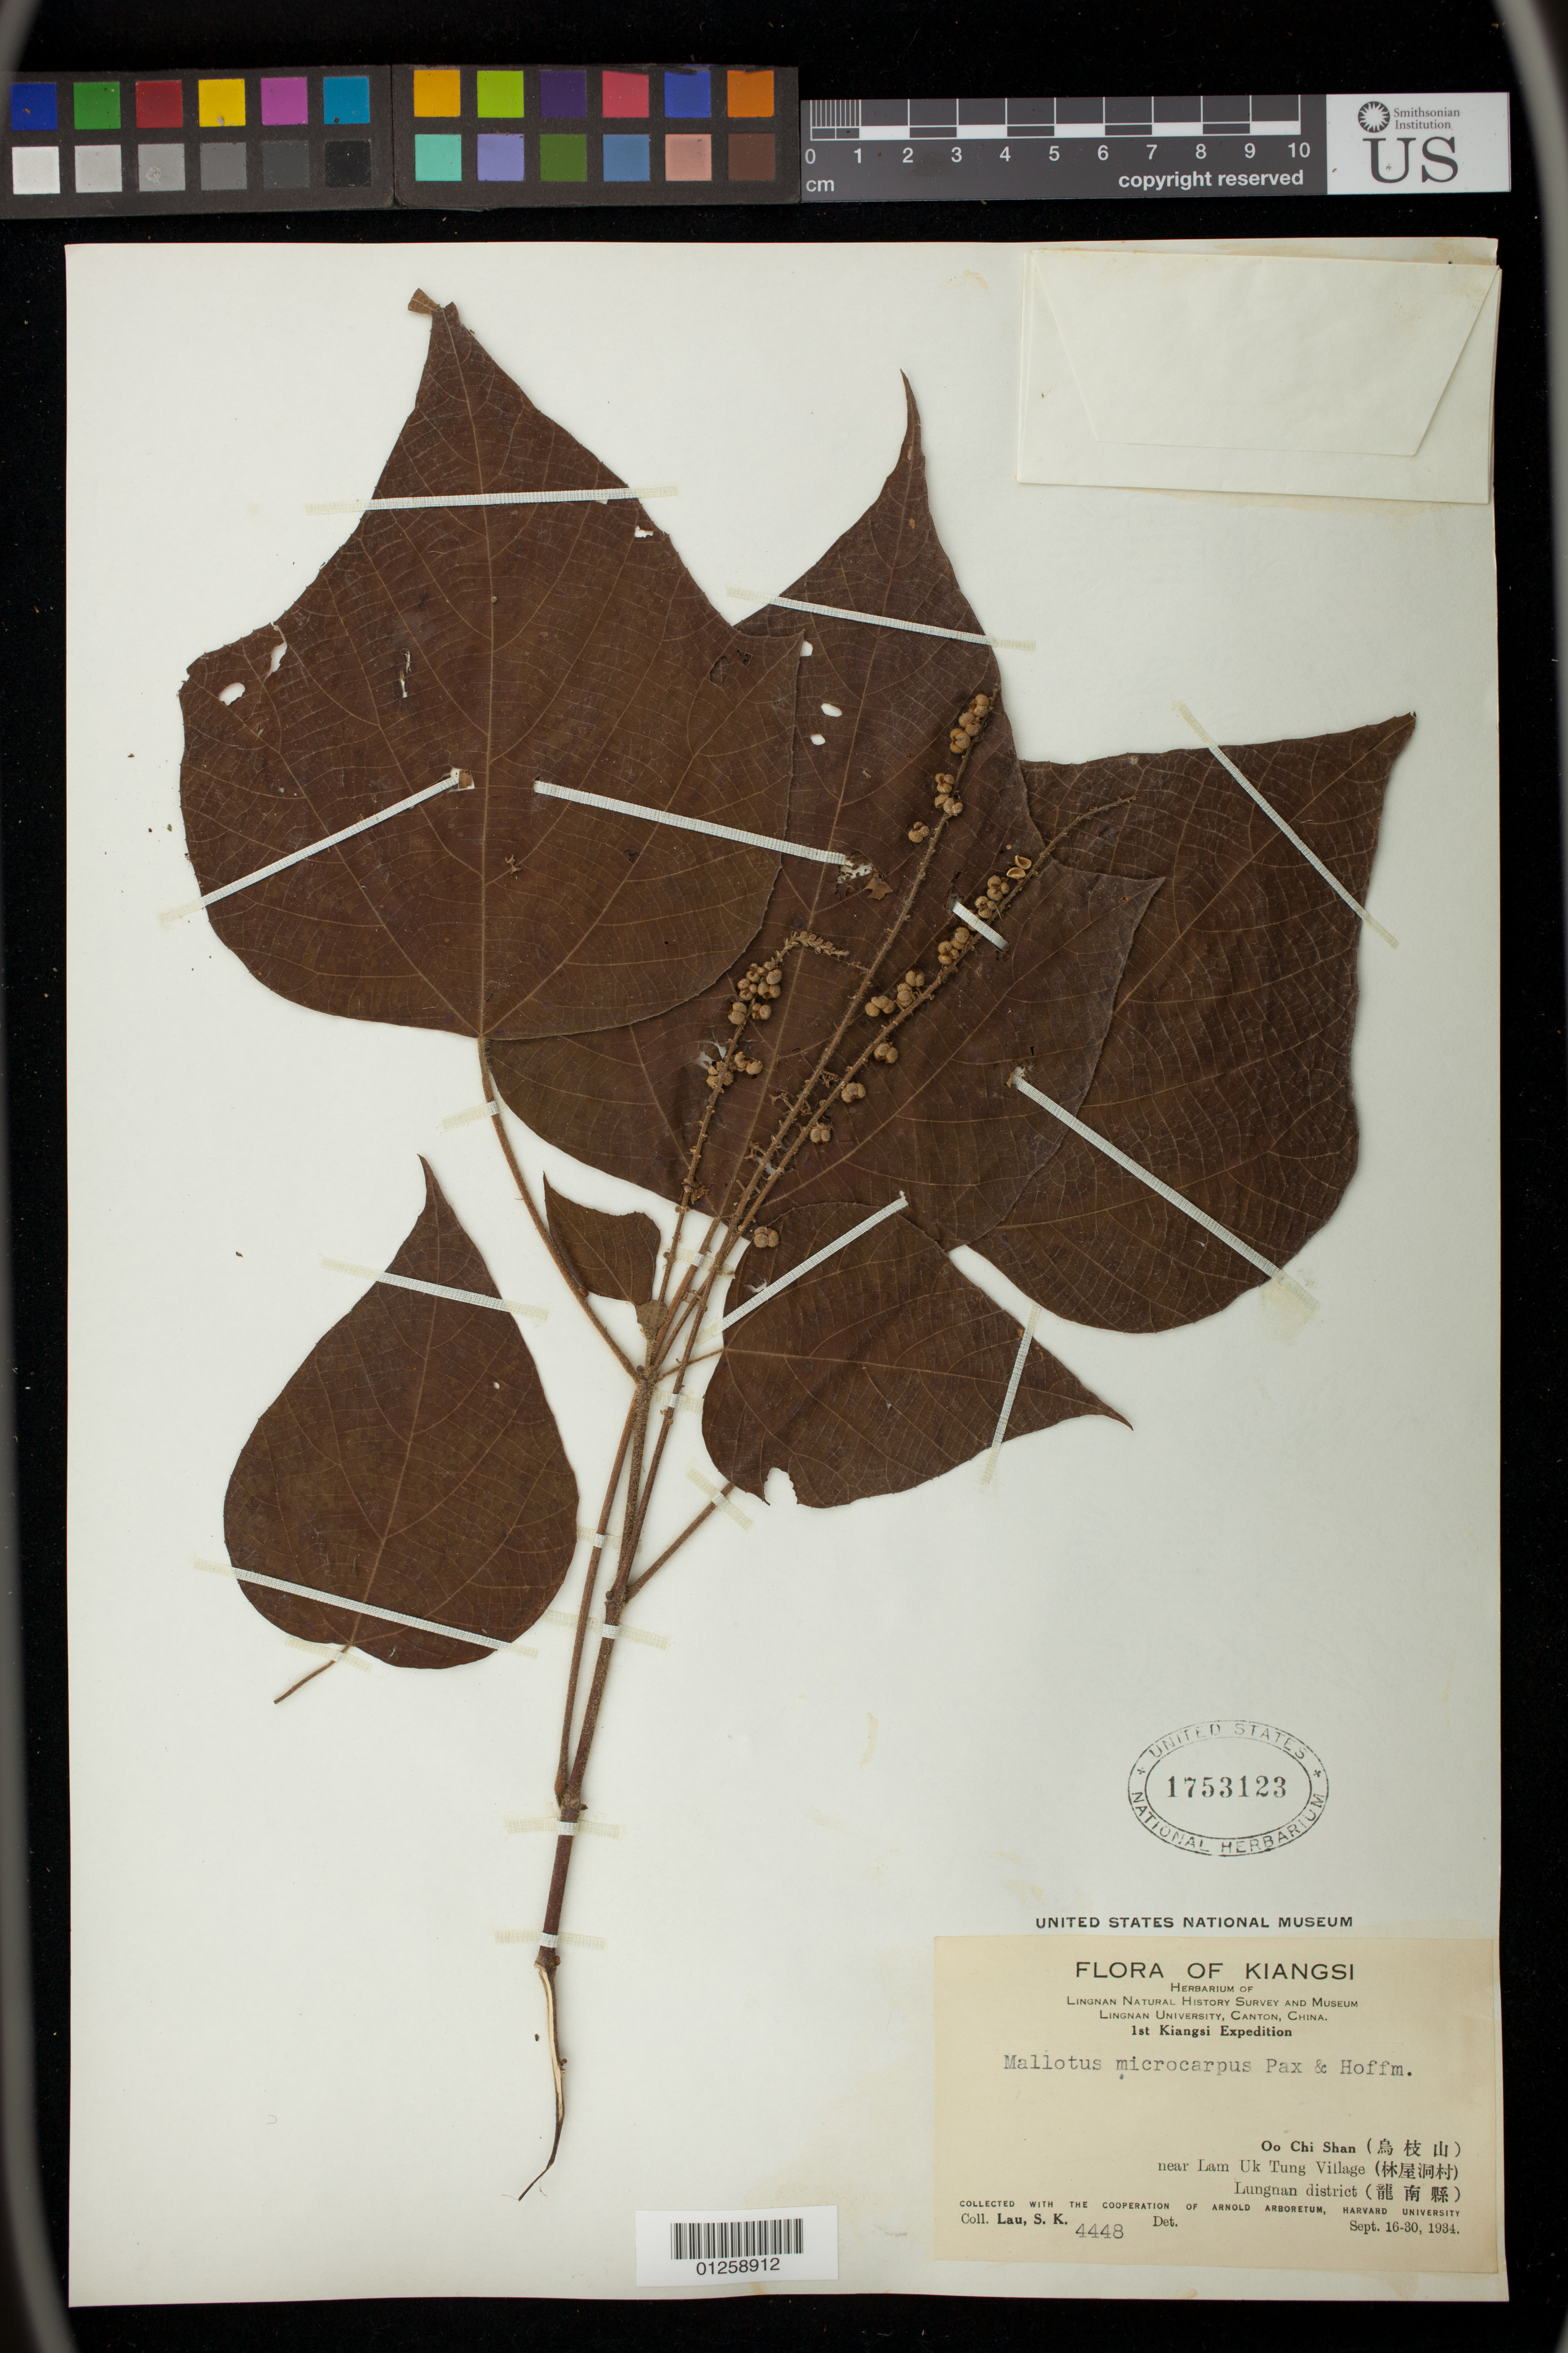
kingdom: Plantae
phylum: Tracheophyta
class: Magnoliopsida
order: Malpighiales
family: Euphorbiaceae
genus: Mallotus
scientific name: Mallotus microcarpus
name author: Pax & K. Hoffm.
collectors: S. K. Lau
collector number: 4448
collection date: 1934-09-16/1934-09-30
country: China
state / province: Jiangxi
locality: Oo Chi Shan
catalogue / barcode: US 1753123